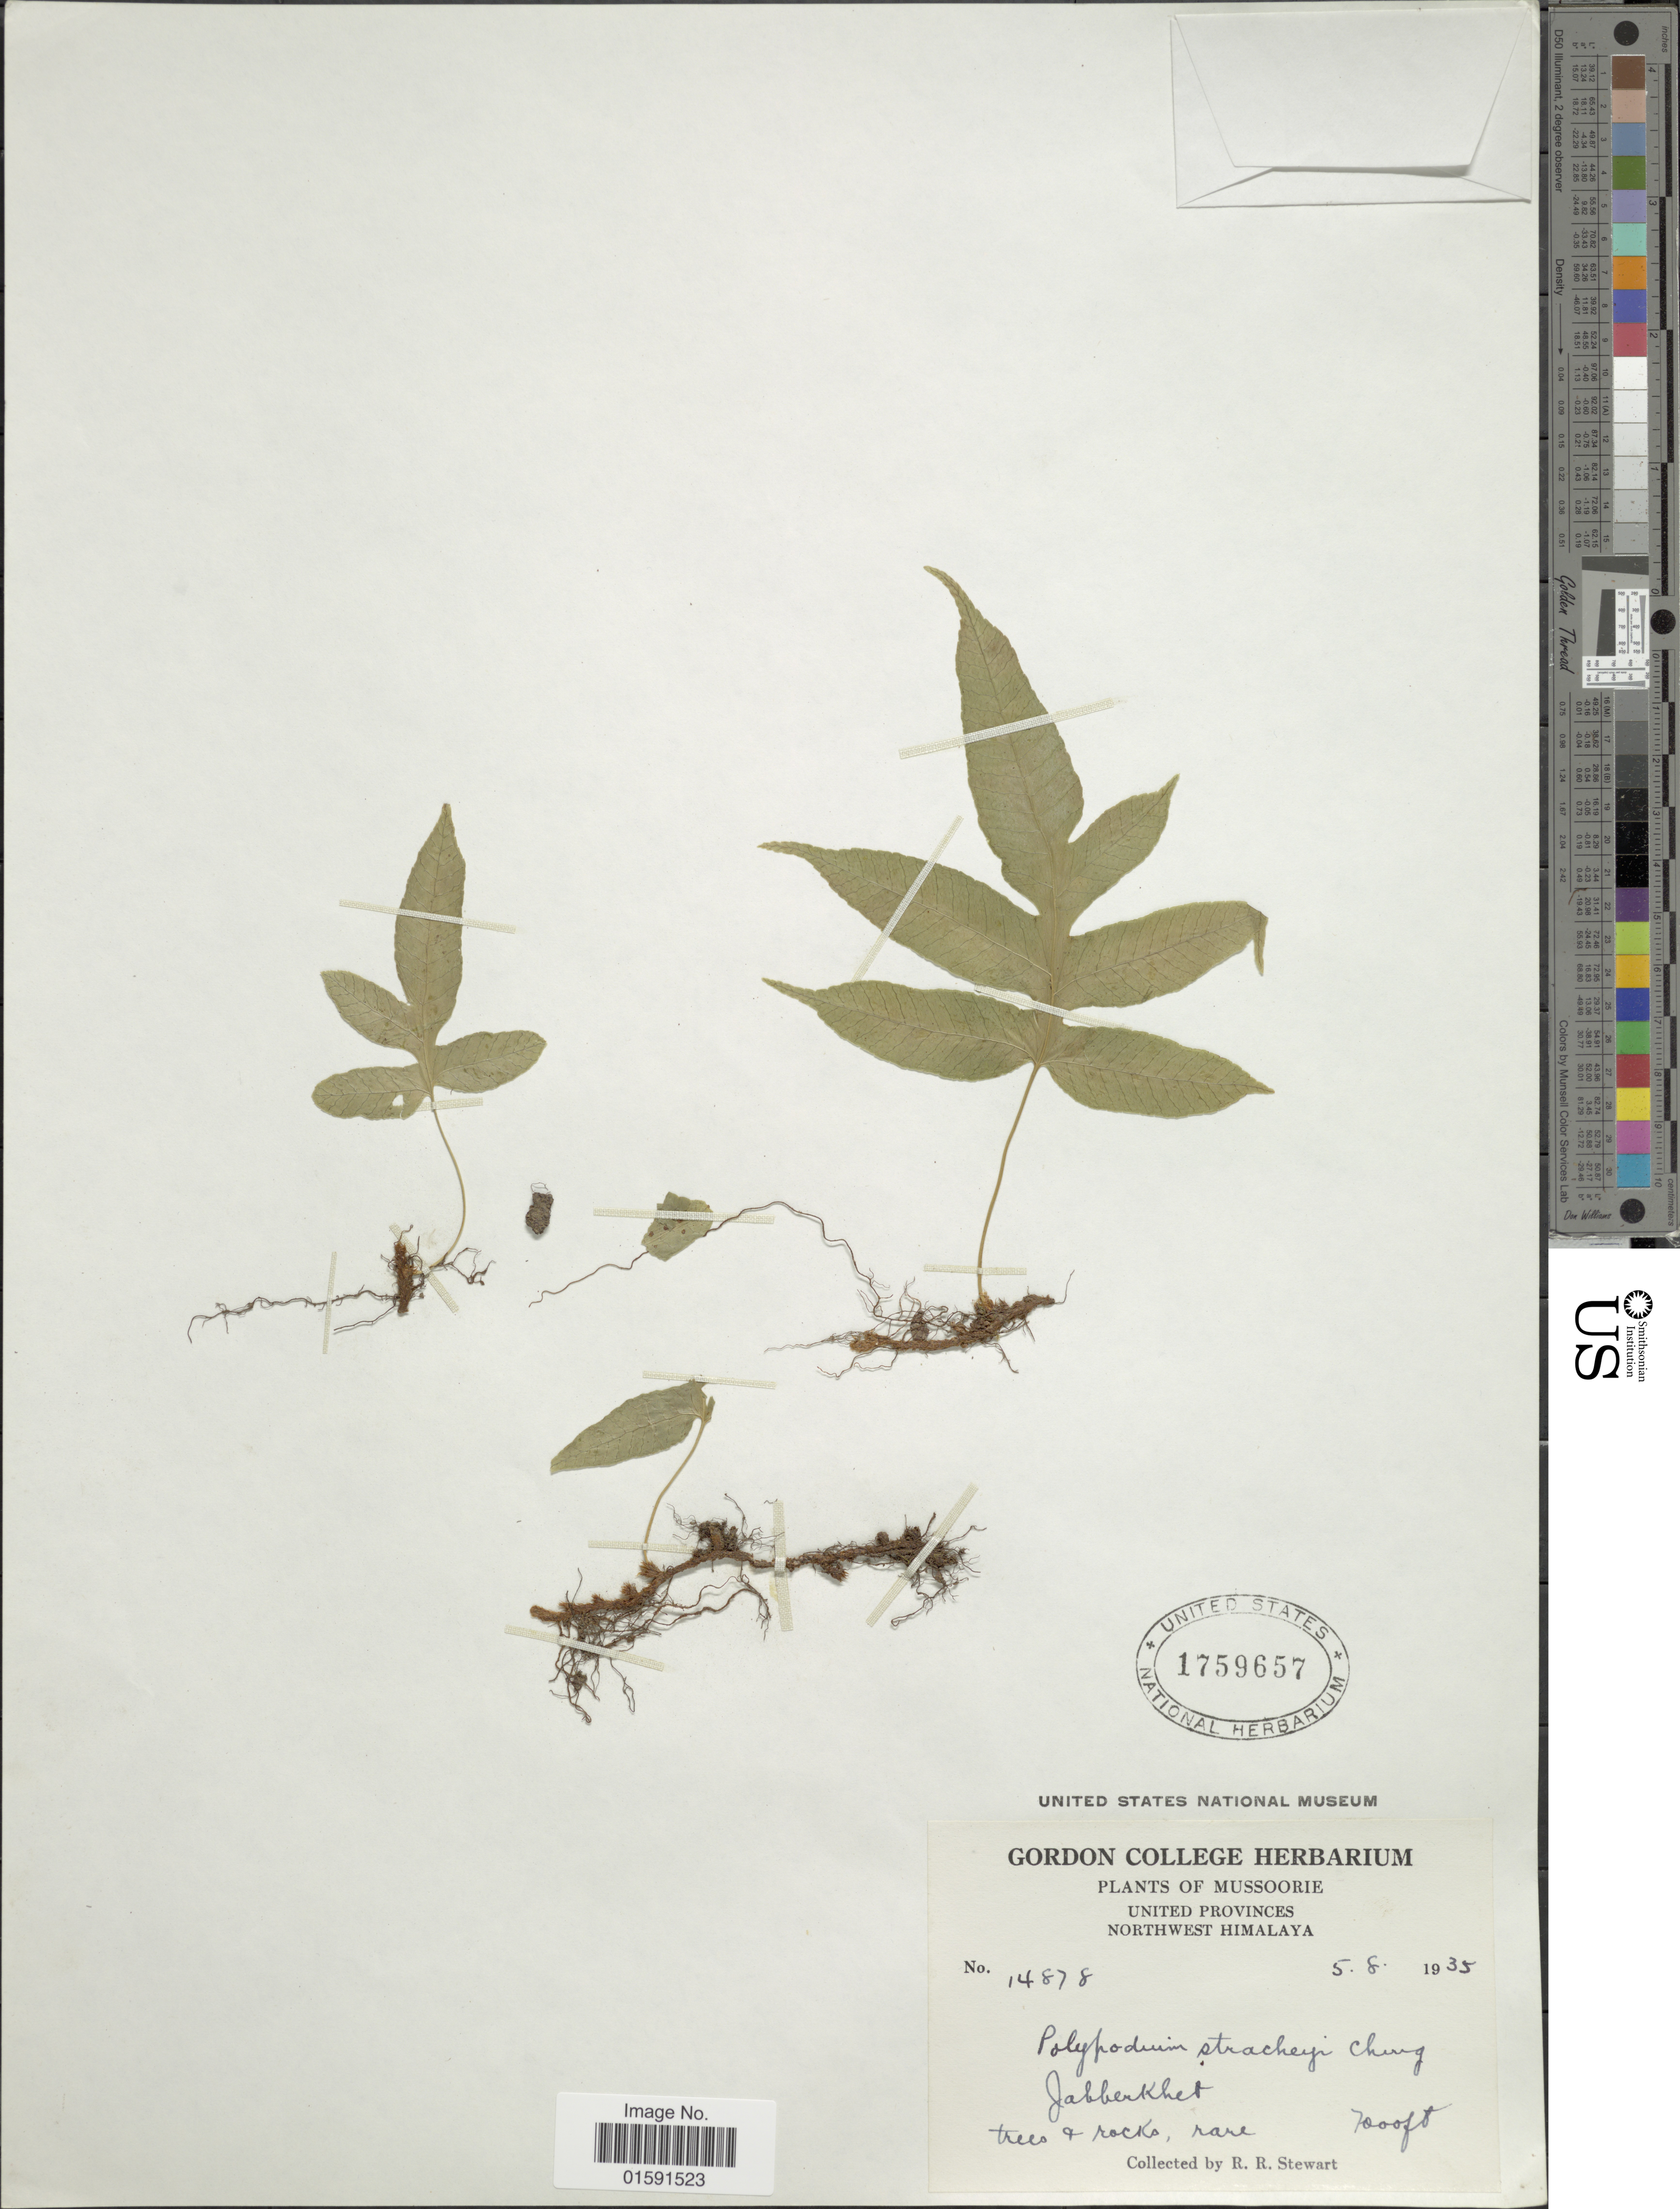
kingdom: Plantae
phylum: Tracheophyta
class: Polypodiopsida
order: Polypodiales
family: Polypodiaceae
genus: Selliguea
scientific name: Selliguea stracheyi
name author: (Ching) S. L. Yu et al.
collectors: R. R. Stewart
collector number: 14878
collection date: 1935-08-05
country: India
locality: Mussoorie, United Provinces, Northwest Himalaya. Jabberkhet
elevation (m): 2134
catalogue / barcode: US 1759657